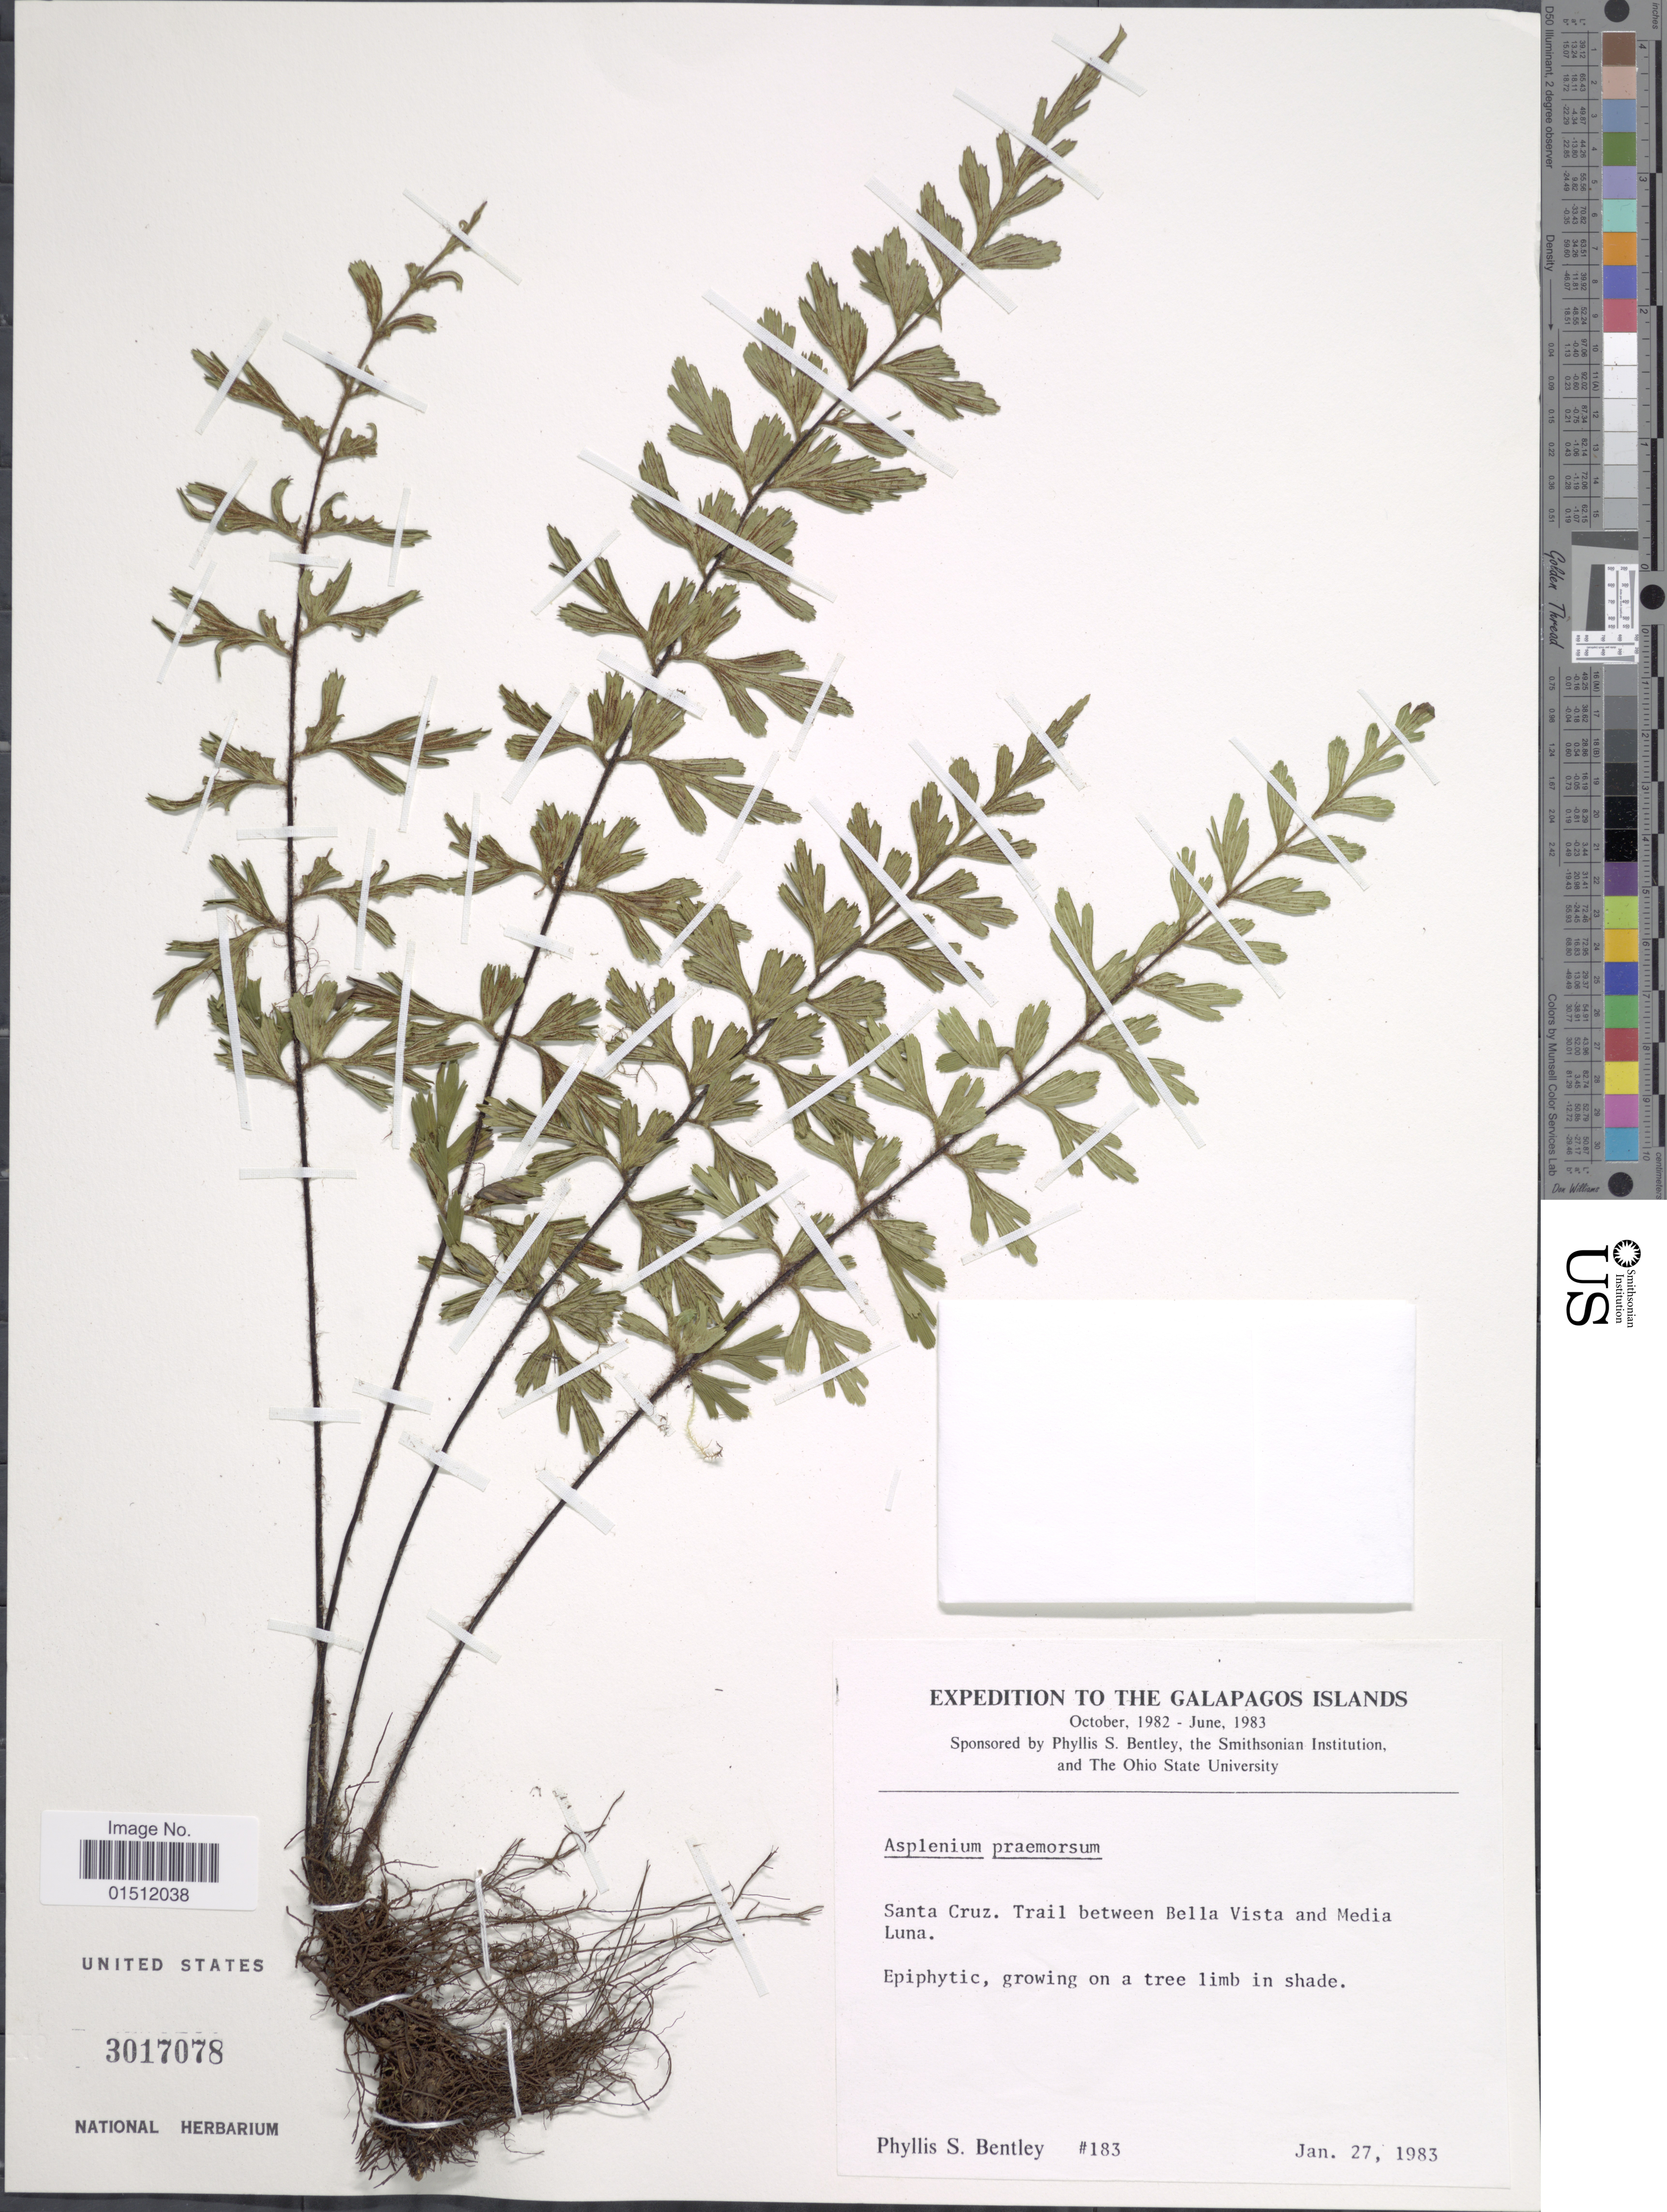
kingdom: Plantae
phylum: Tracheophyta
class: Polypodiopsida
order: Polypodiales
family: Aspleniaceae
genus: Asplenium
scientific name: Asplenium praemorsum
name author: Sw.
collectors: P. S. Bentley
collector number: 183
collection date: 1983-01-27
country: Ecuador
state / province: Colón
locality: The Galapagos Island, Santa Cruz. Trail between Bella Vista and media Luna.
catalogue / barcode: US 3017078